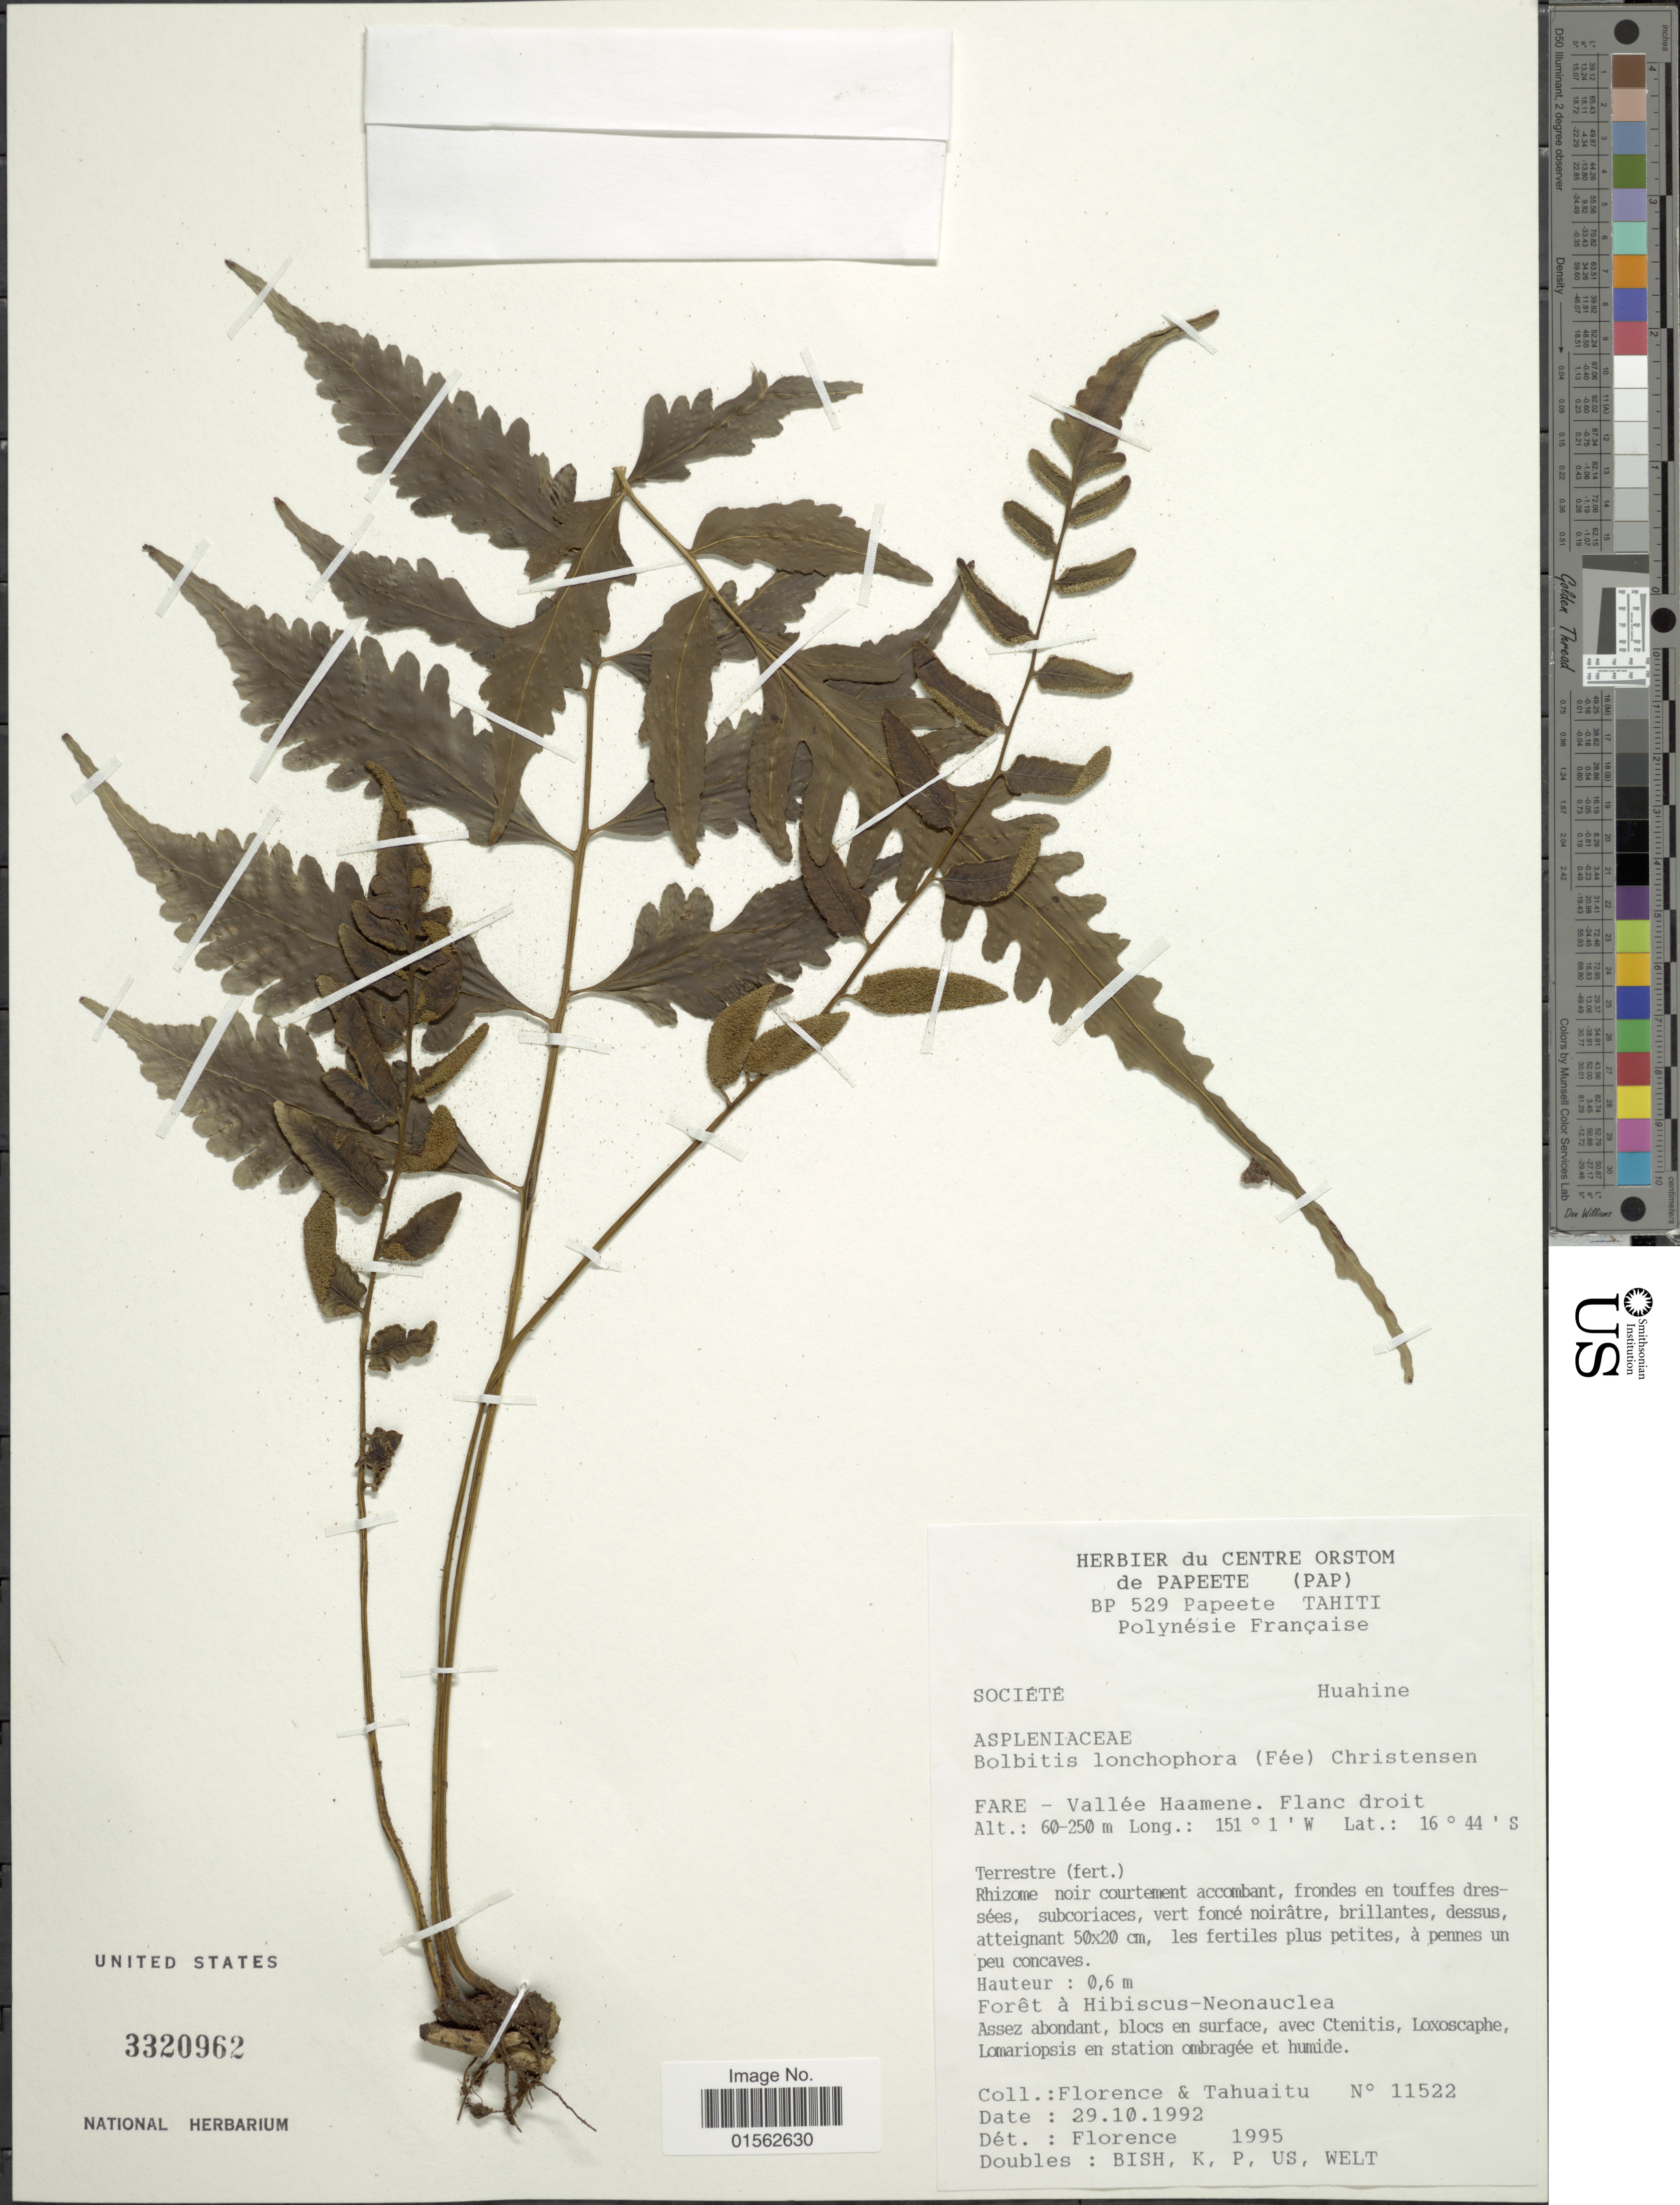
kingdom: Plantae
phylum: Tracheophyta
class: Polypodiopsida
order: Polypodiales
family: Dryopteridaceae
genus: Bolbitis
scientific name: Bolbitis lonchophora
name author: (Fée) C. Chr.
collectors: -. Florence & -. Tahuaitu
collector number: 11522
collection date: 1992-10-29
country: French Polynesia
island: Huahine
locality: Polynésie Française, Faire, Vallée Haamene, Flanc droit, forêt á Hibiscus- Neonauclea, asses abondant, blocs en surface, avec Ctenitis, Loxoscaphe, Lomoriopsis en station ombragée et humide [unsure placement]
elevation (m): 60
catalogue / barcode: US 3320962